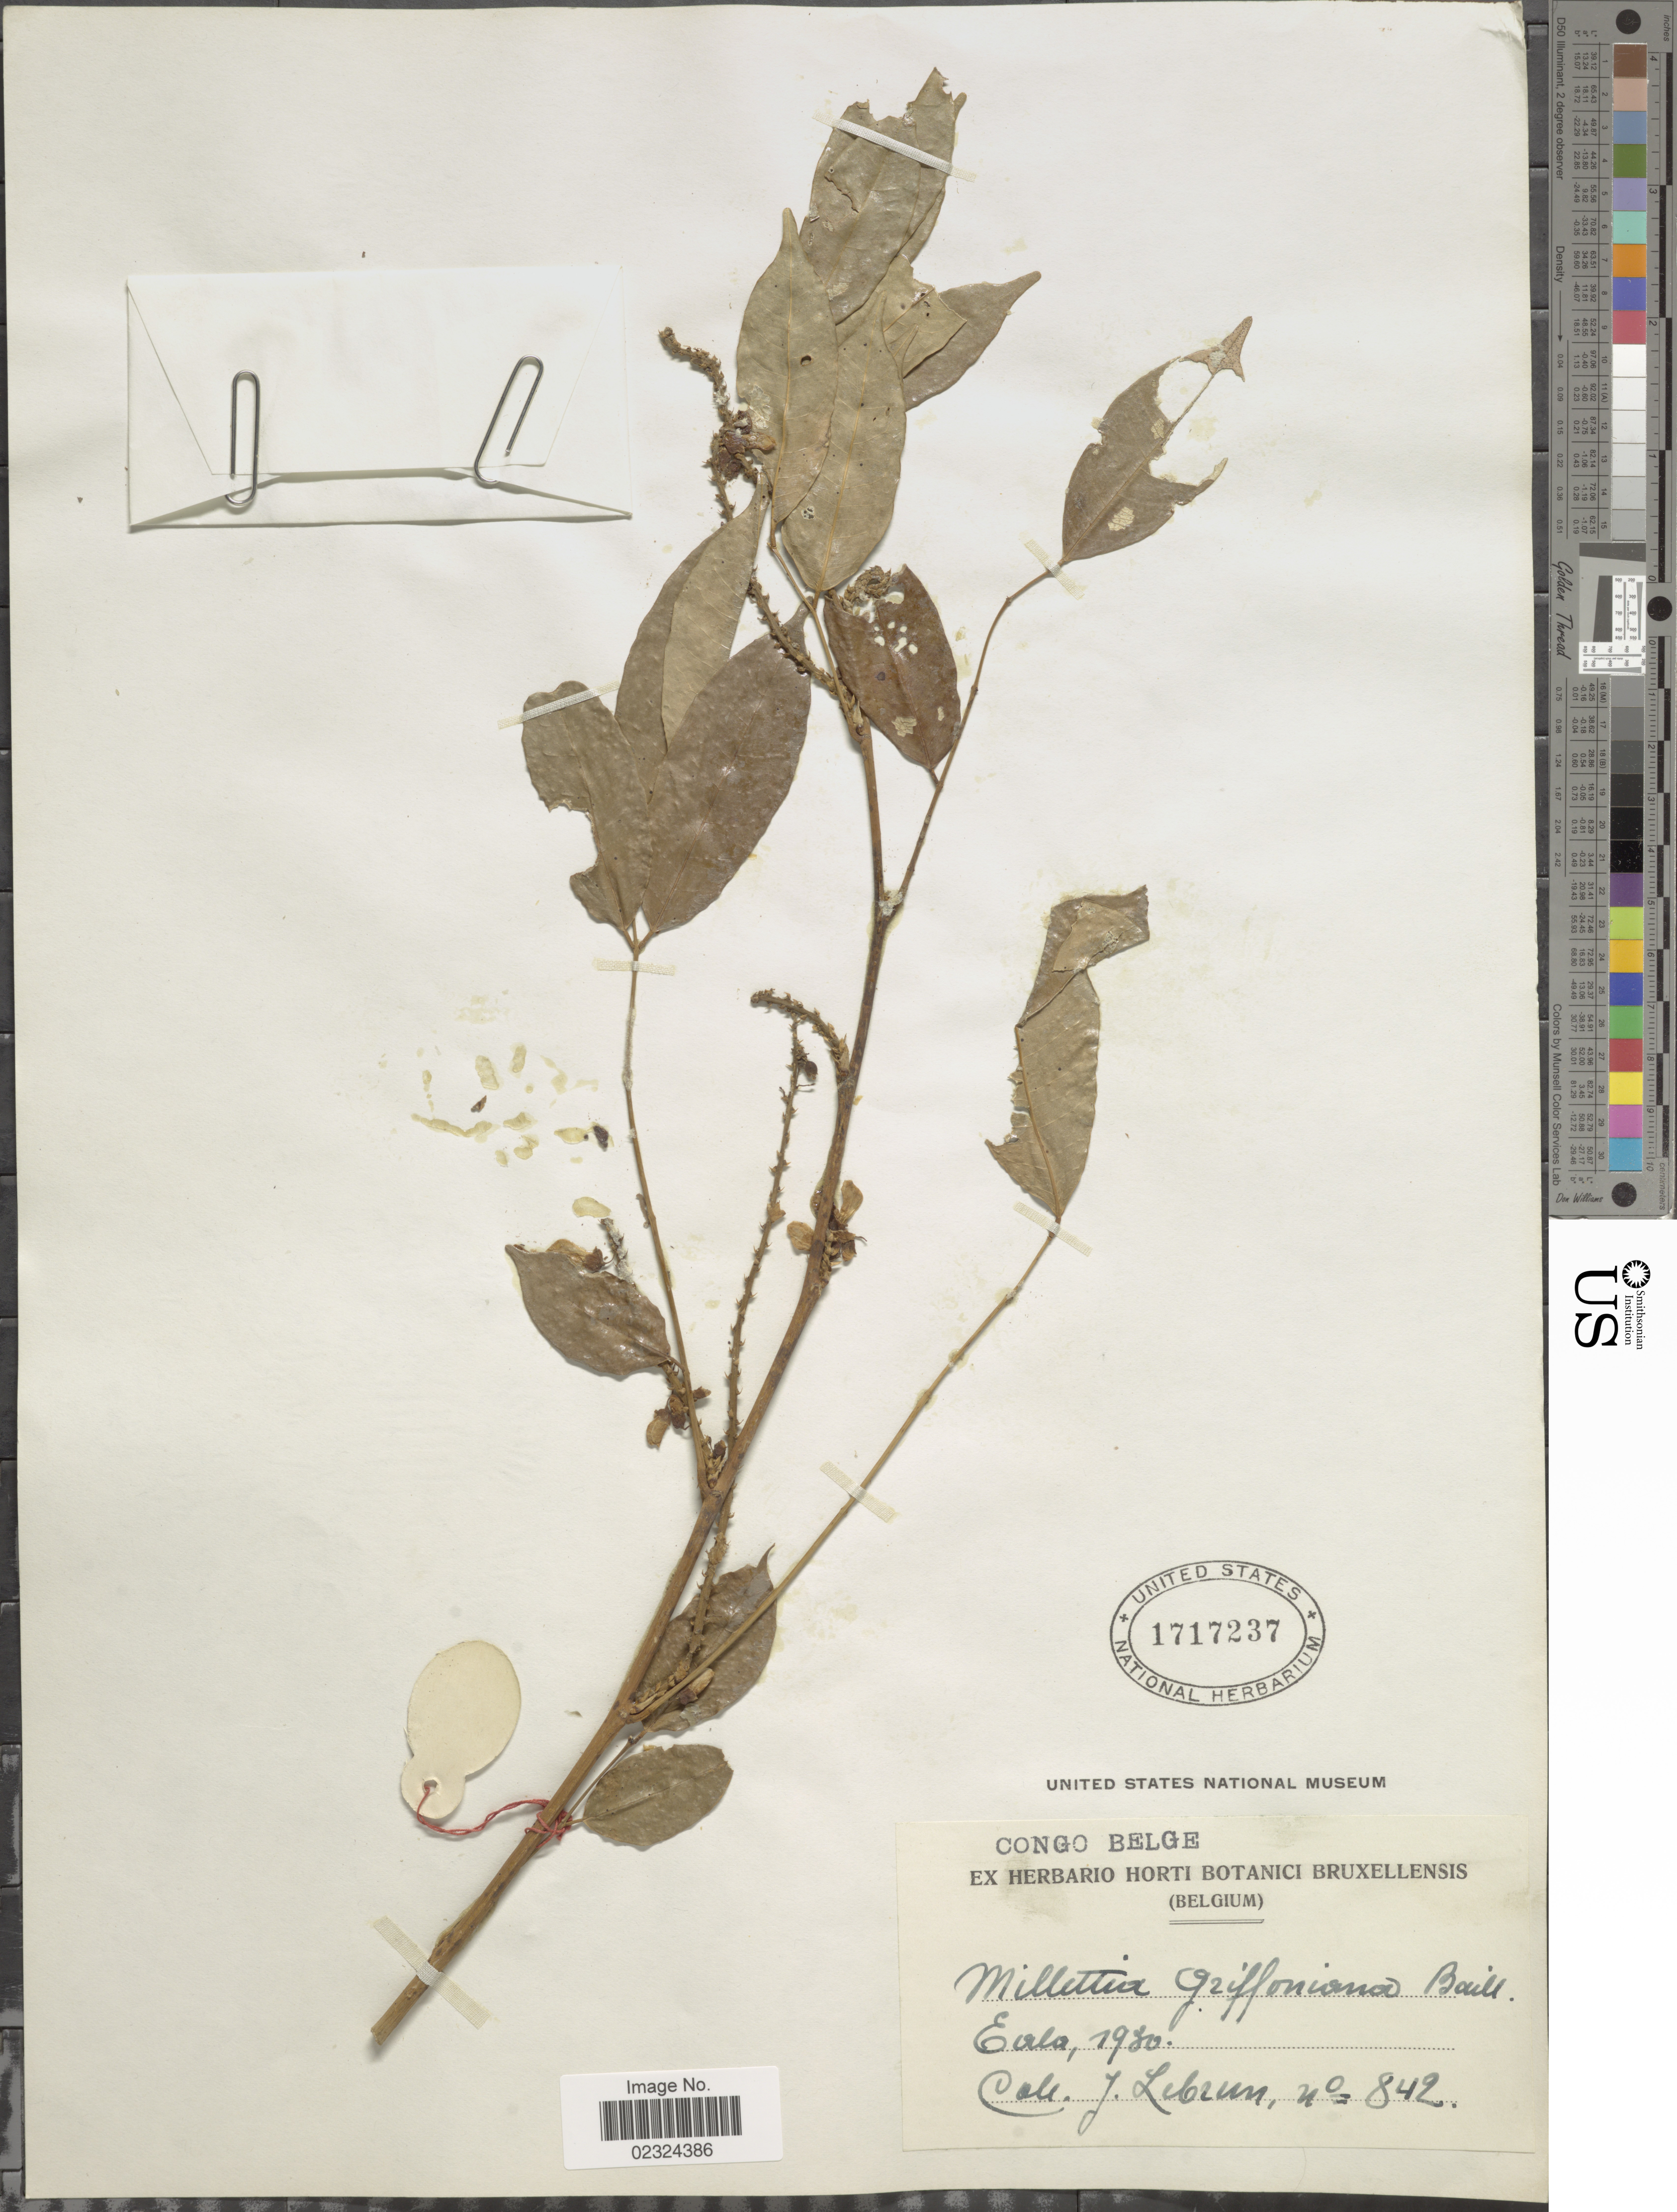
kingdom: Plantae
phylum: Tracheophyta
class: Magnoliopsida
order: Fabales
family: Fabaceae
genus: Millettia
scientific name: Millettia griffoniana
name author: Baill.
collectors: J. A. Lebrun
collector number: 842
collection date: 1930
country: Congo, Democratic Republic of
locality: Congo Belge. Eala.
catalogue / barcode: US 1717237